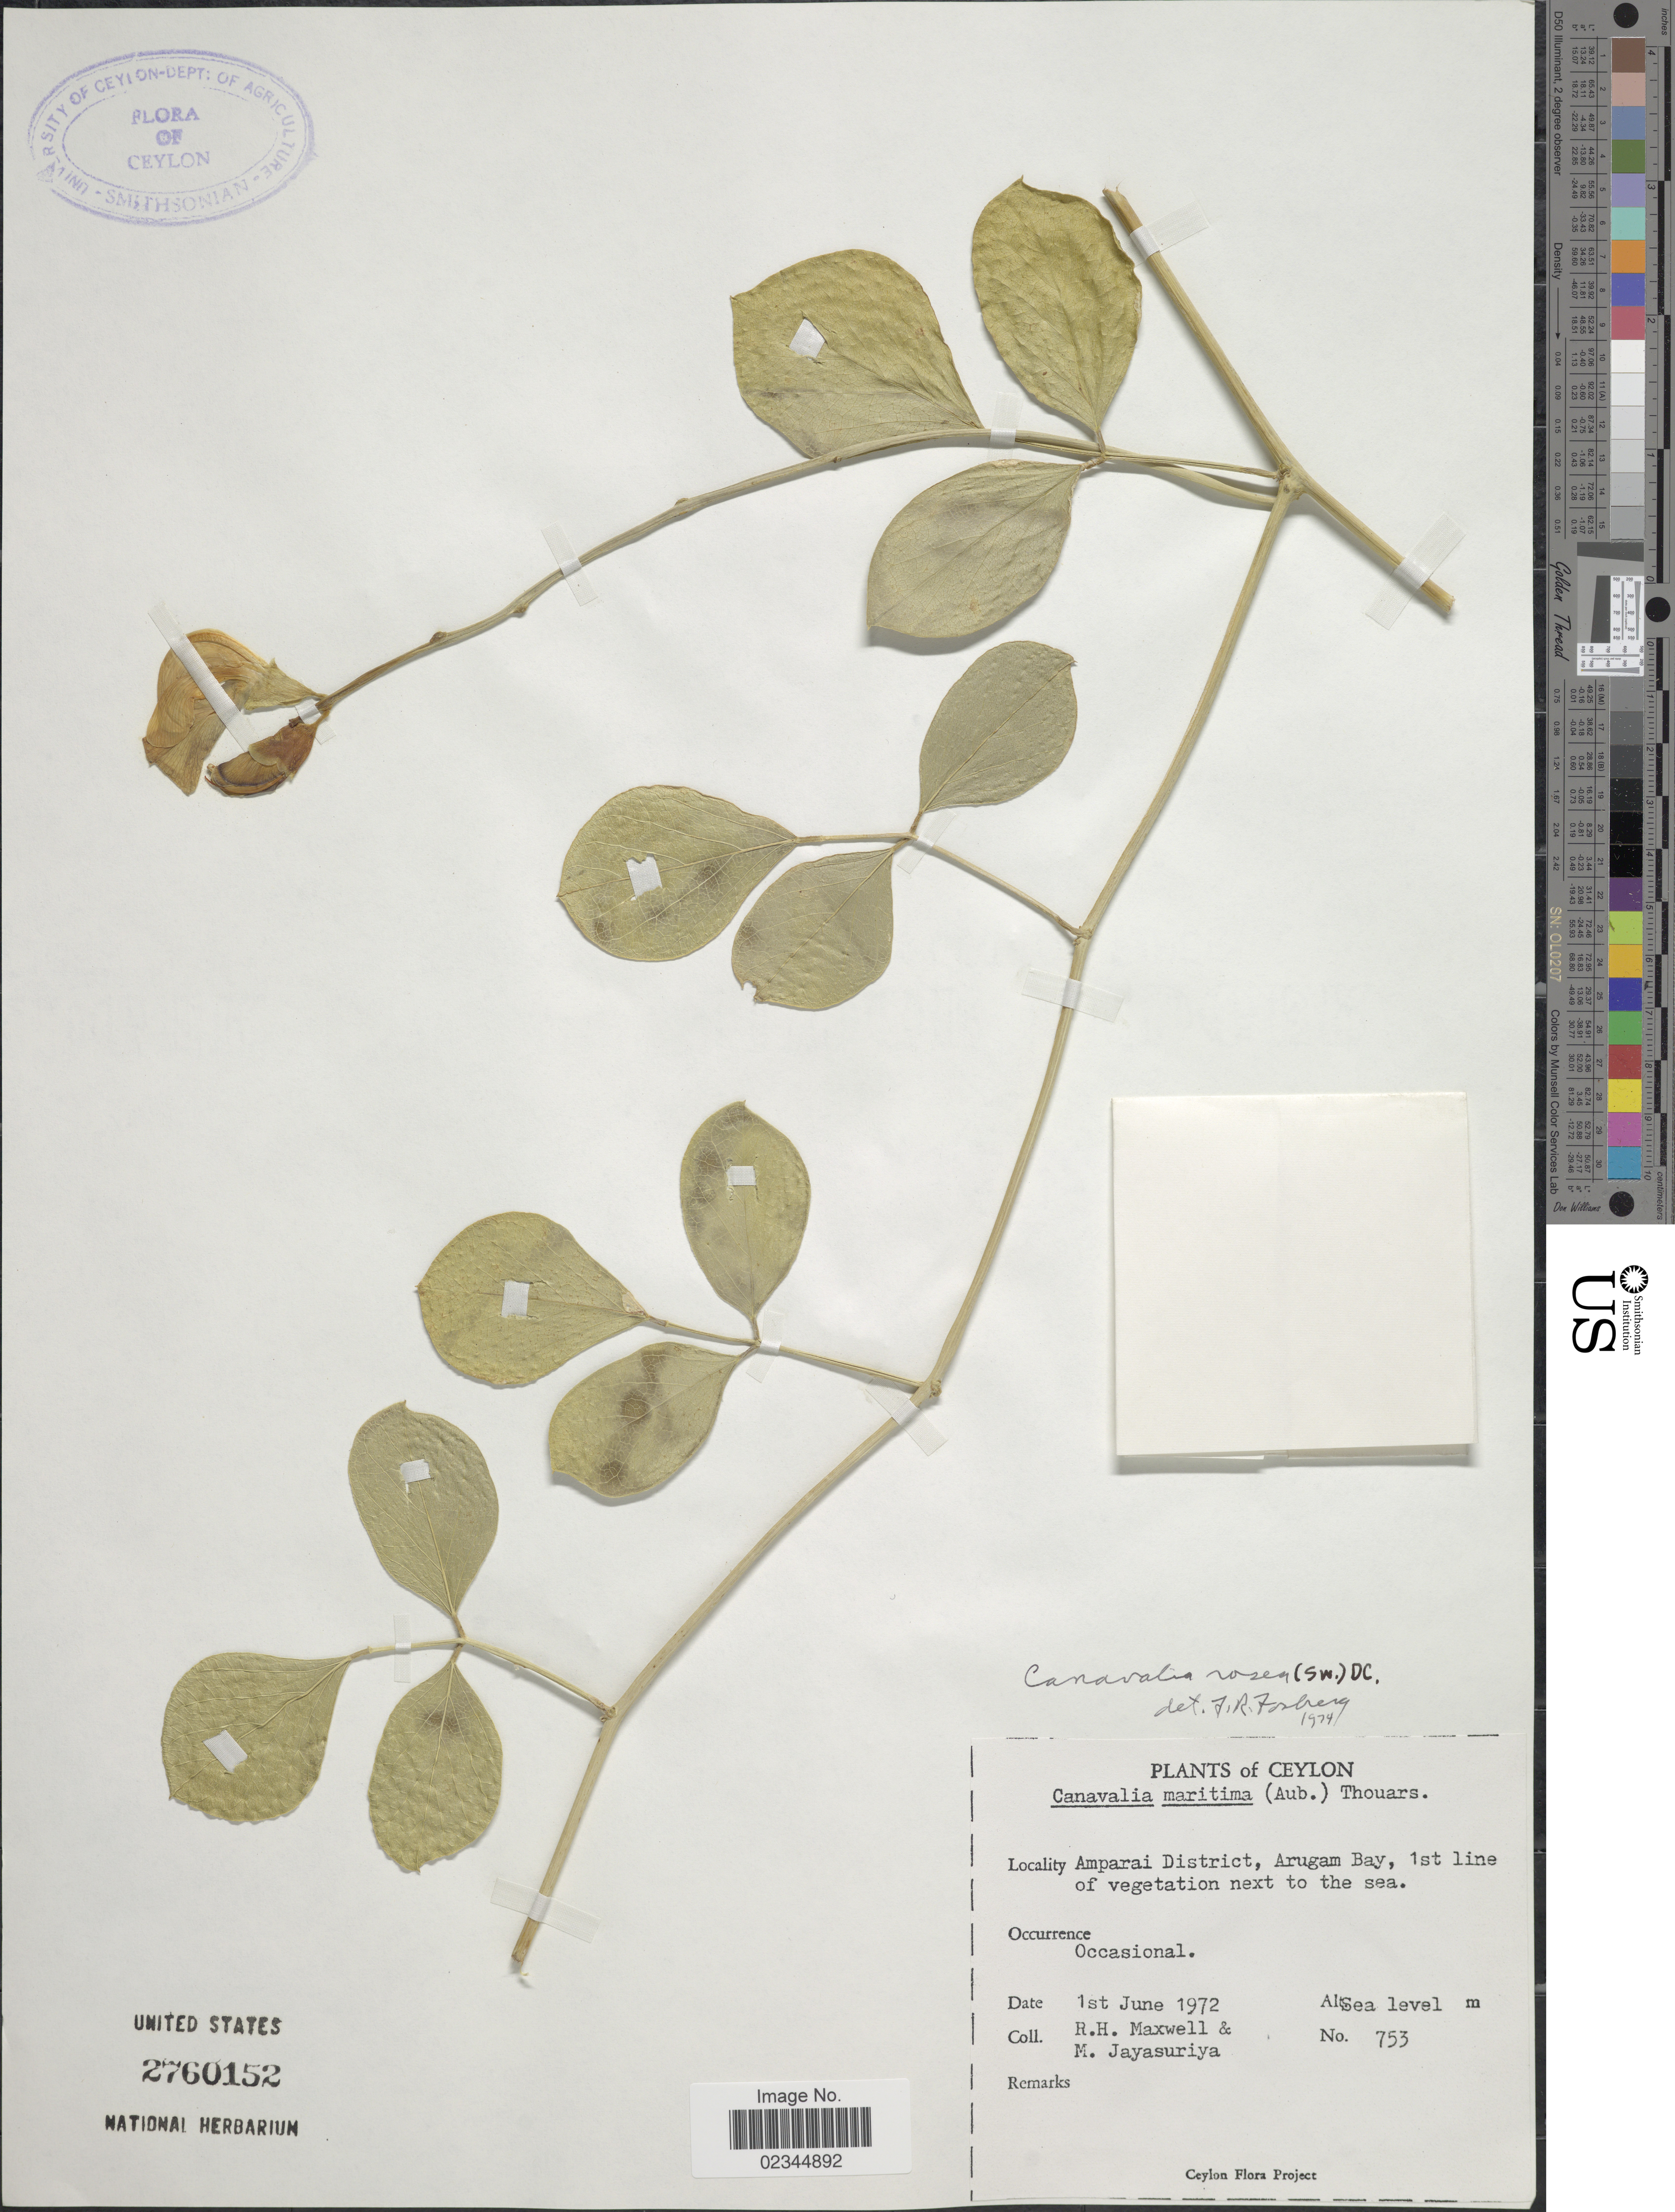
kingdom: Plantae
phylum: Tracheophyta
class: Magnoliopsida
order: Fabales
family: Fabaceae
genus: Canavalia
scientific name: Canavalia rosea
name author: (Sw.) DC.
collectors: R. Maxwell & M. Jayasuriya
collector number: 753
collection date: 1972-06-01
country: Sri Lanka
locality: Ceylon, Amparai District, Arugam Bay, 1st line of vegetation next to the sea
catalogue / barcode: US 2760152